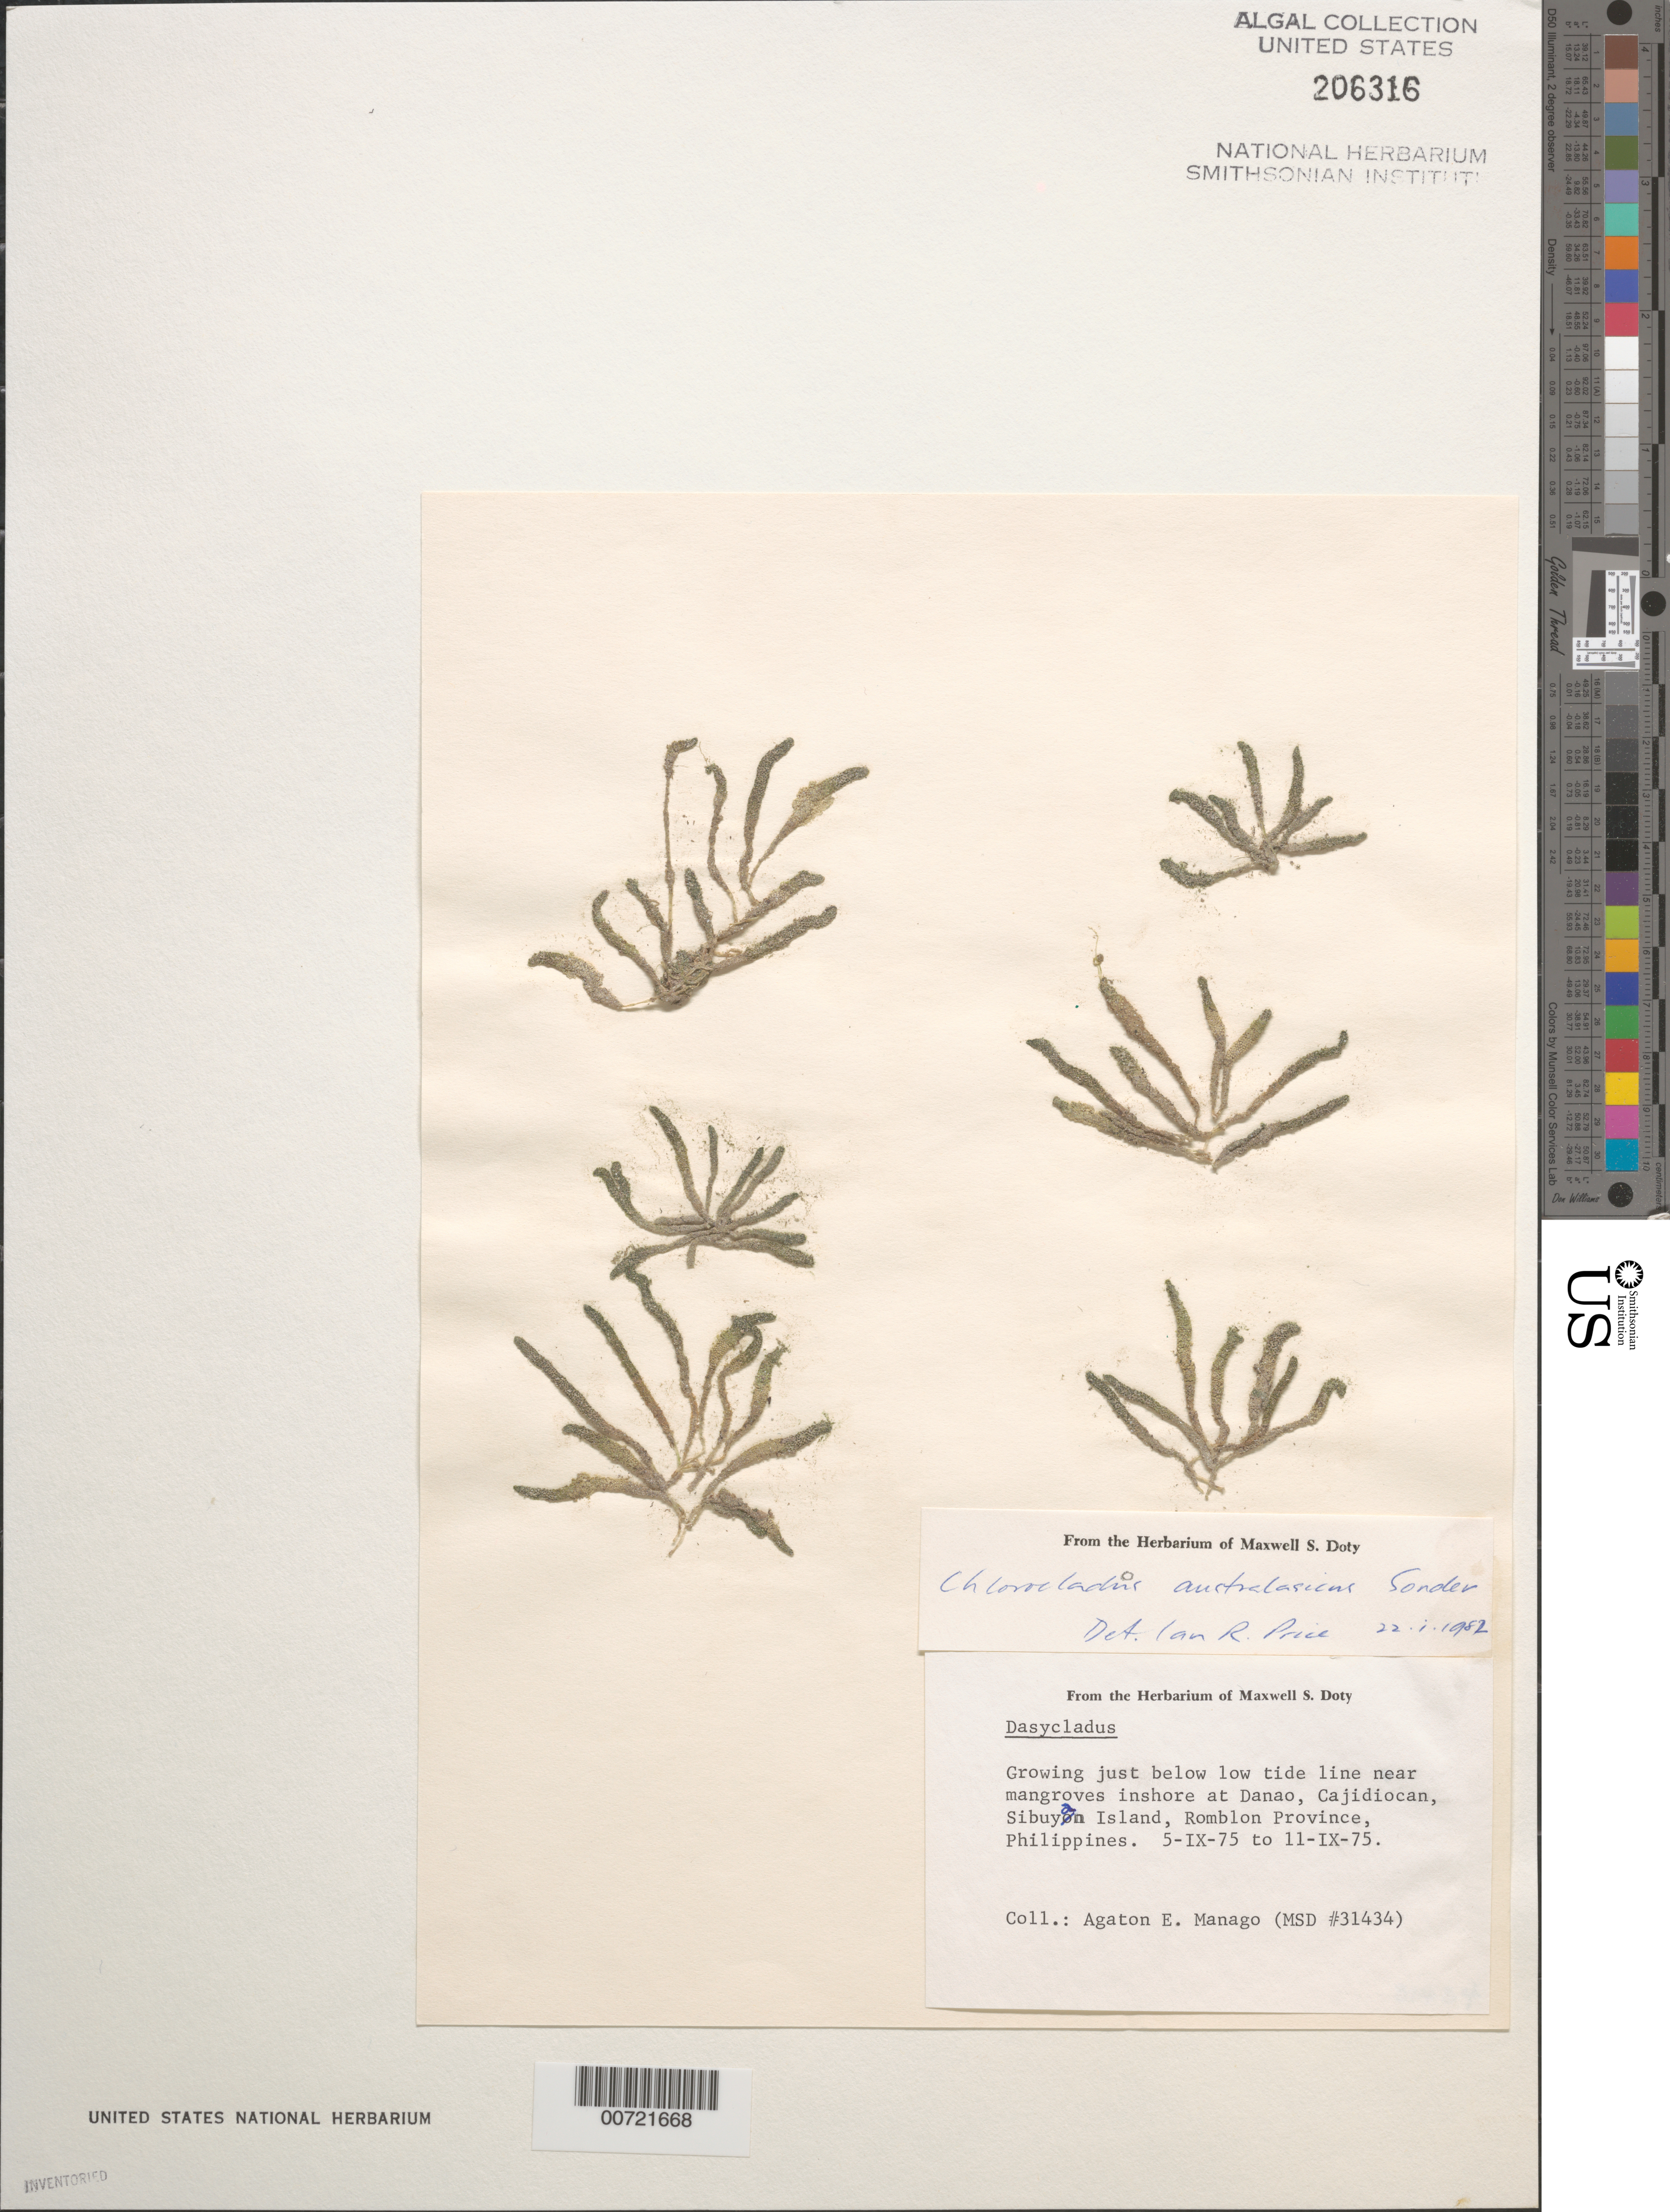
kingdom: Plantae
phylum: Chlorophyta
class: Ulvophyceae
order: Dasycladales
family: Dasycladaceae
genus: Chloroclados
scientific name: Chloroclados australasicus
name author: O.G. Sond.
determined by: Price, I. R.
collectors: A. Manago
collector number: MSD 31434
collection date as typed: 05 Sep 1975 to 11 Sep 1975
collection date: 1975-09-05/1975-09-11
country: Philippines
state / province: Mimaropa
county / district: Romblon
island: Sibuyan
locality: Danao, Cajidiocan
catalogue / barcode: US 206316